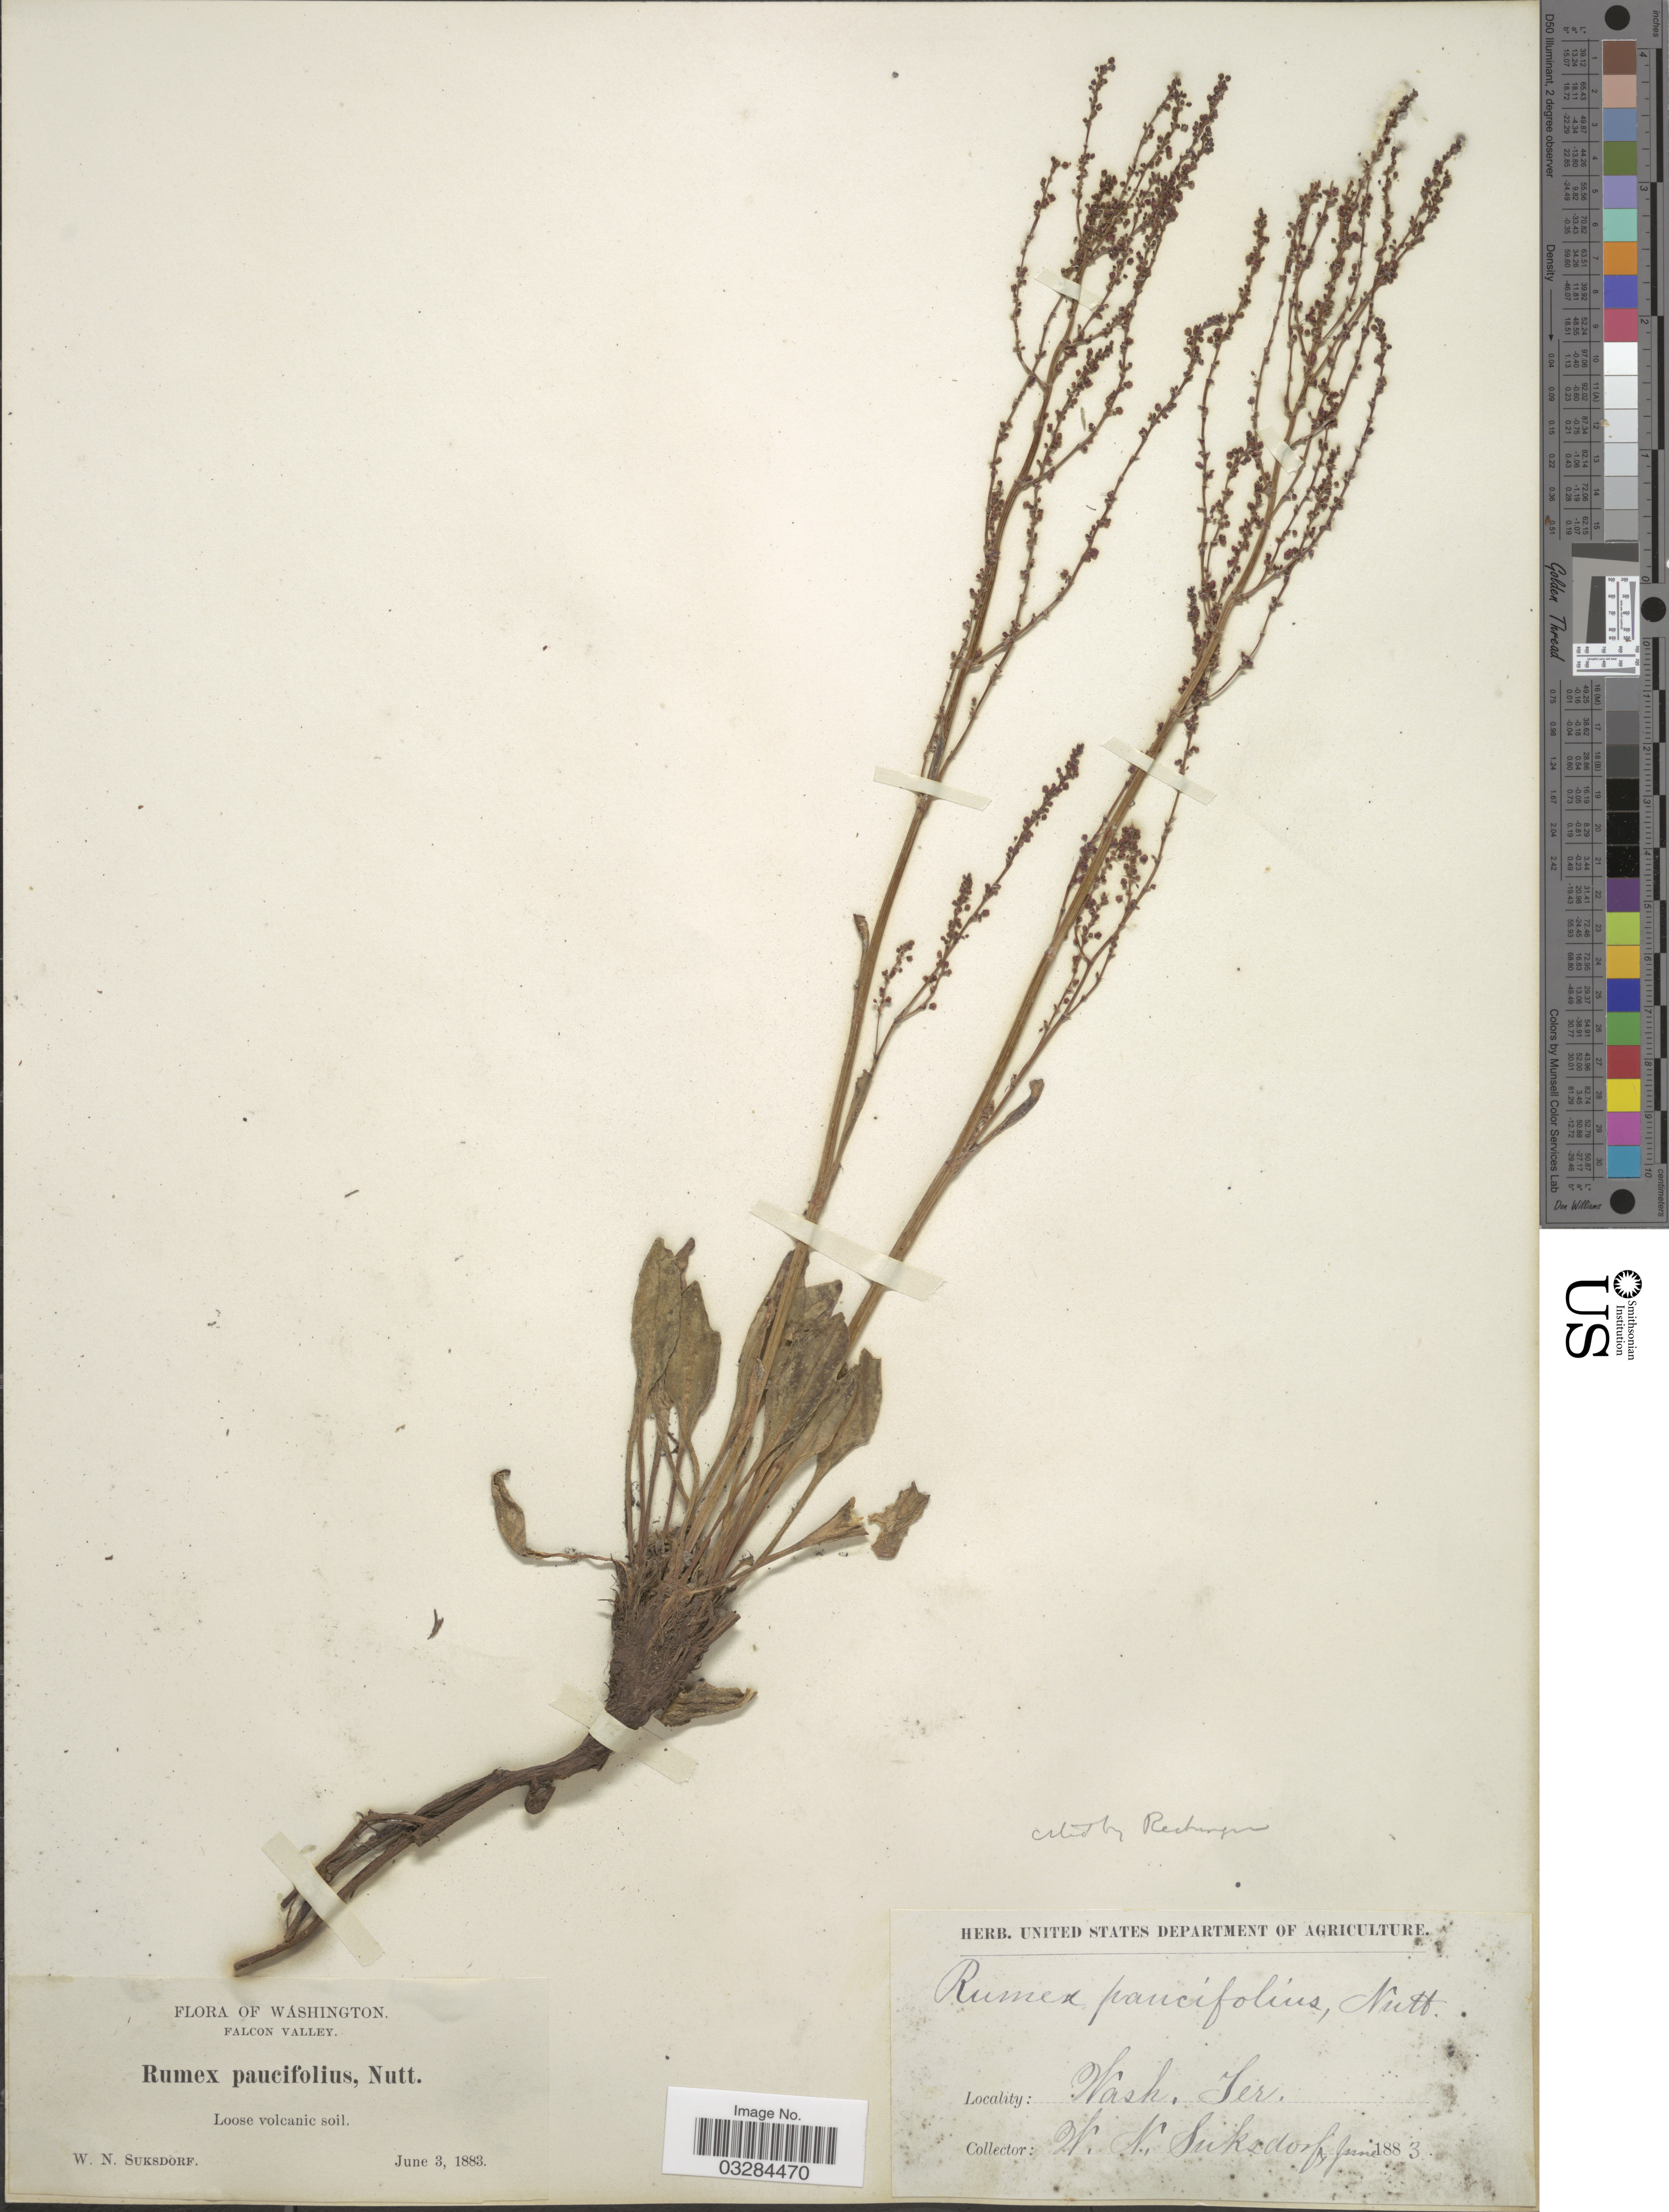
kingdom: Plantae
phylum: Tracheophyta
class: Magnoliopsida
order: Caryophyllales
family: Polygonaceae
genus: Rumex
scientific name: Rumex paucifolius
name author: Nutt.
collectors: W. N. Suksdorf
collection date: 1883-06-03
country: United States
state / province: Washington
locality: Falcon Valley. Loose volcanic soil. Wash. Ter.